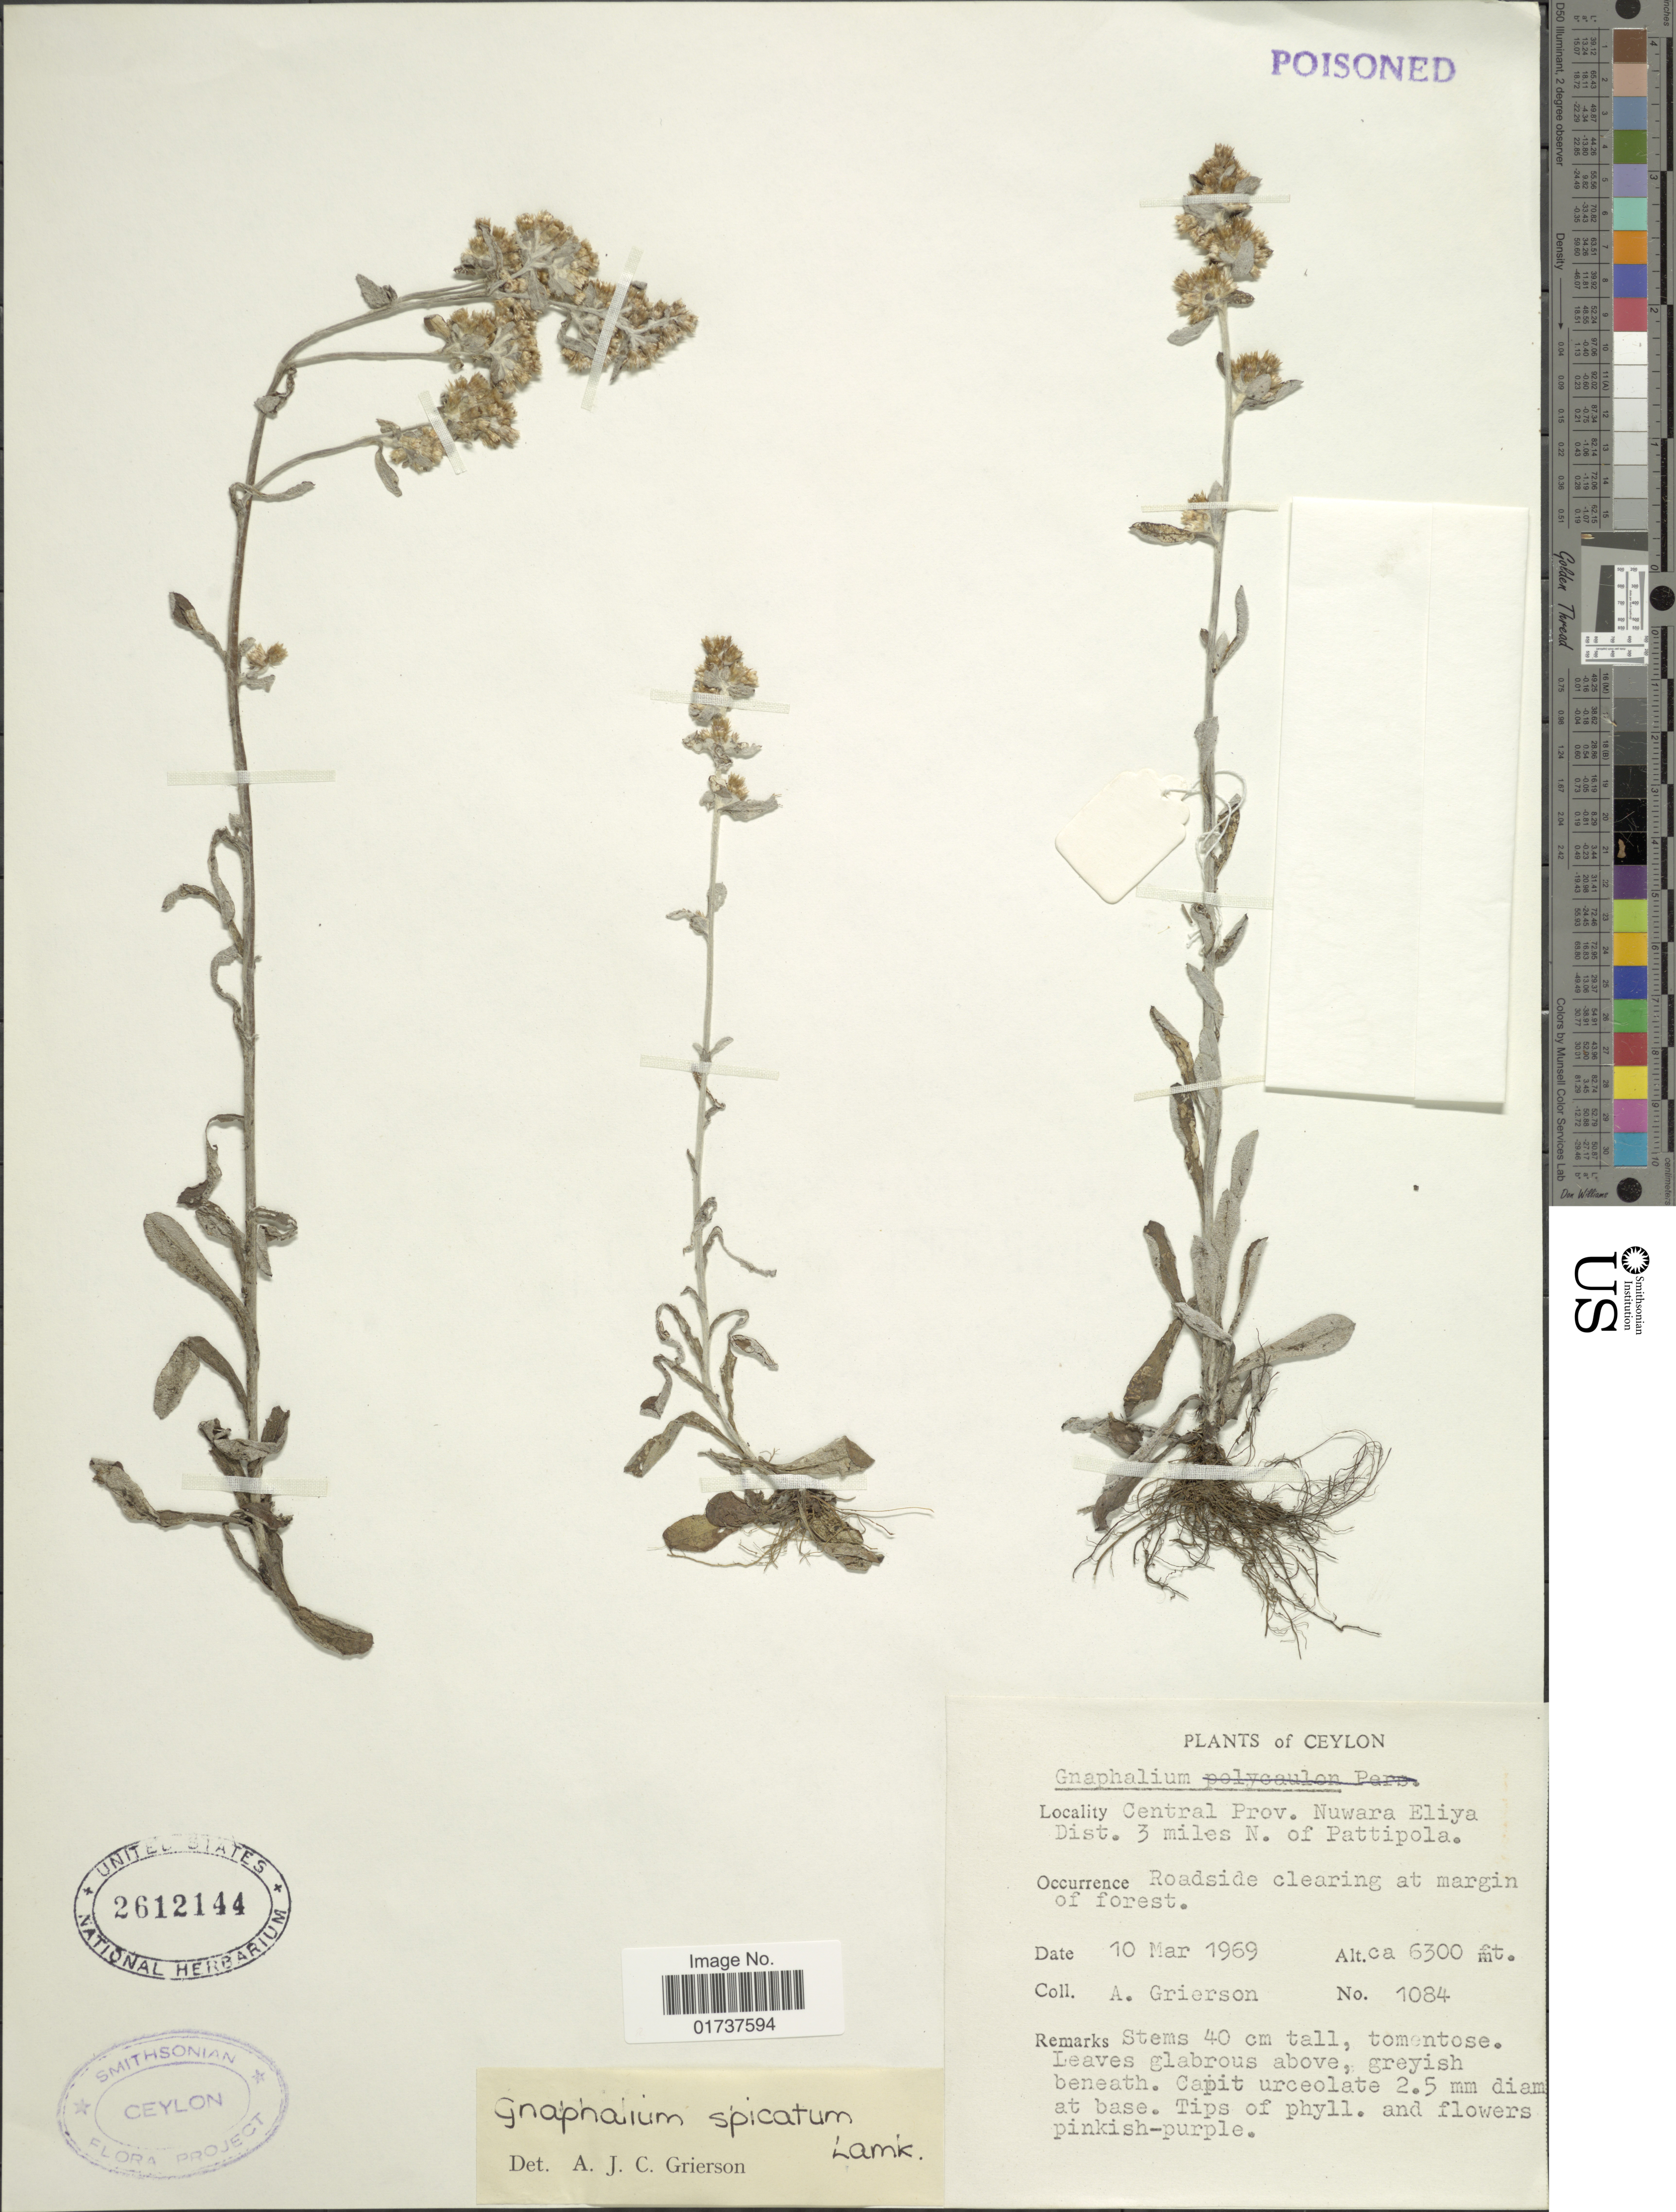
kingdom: Plantae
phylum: Tracheophyta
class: Magnoliopsida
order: Asterales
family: Asteraceae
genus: Gnaphalium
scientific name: Gnaphalium coarctatum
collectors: A. Grierson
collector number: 1084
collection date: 1969-03-10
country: Sri Lanka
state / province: Central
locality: Ceylon, Nuwara Eliya Dist. 3 miles N. of Pattipola, Roadside clearing at margin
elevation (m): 1920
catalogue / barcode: US 2612144